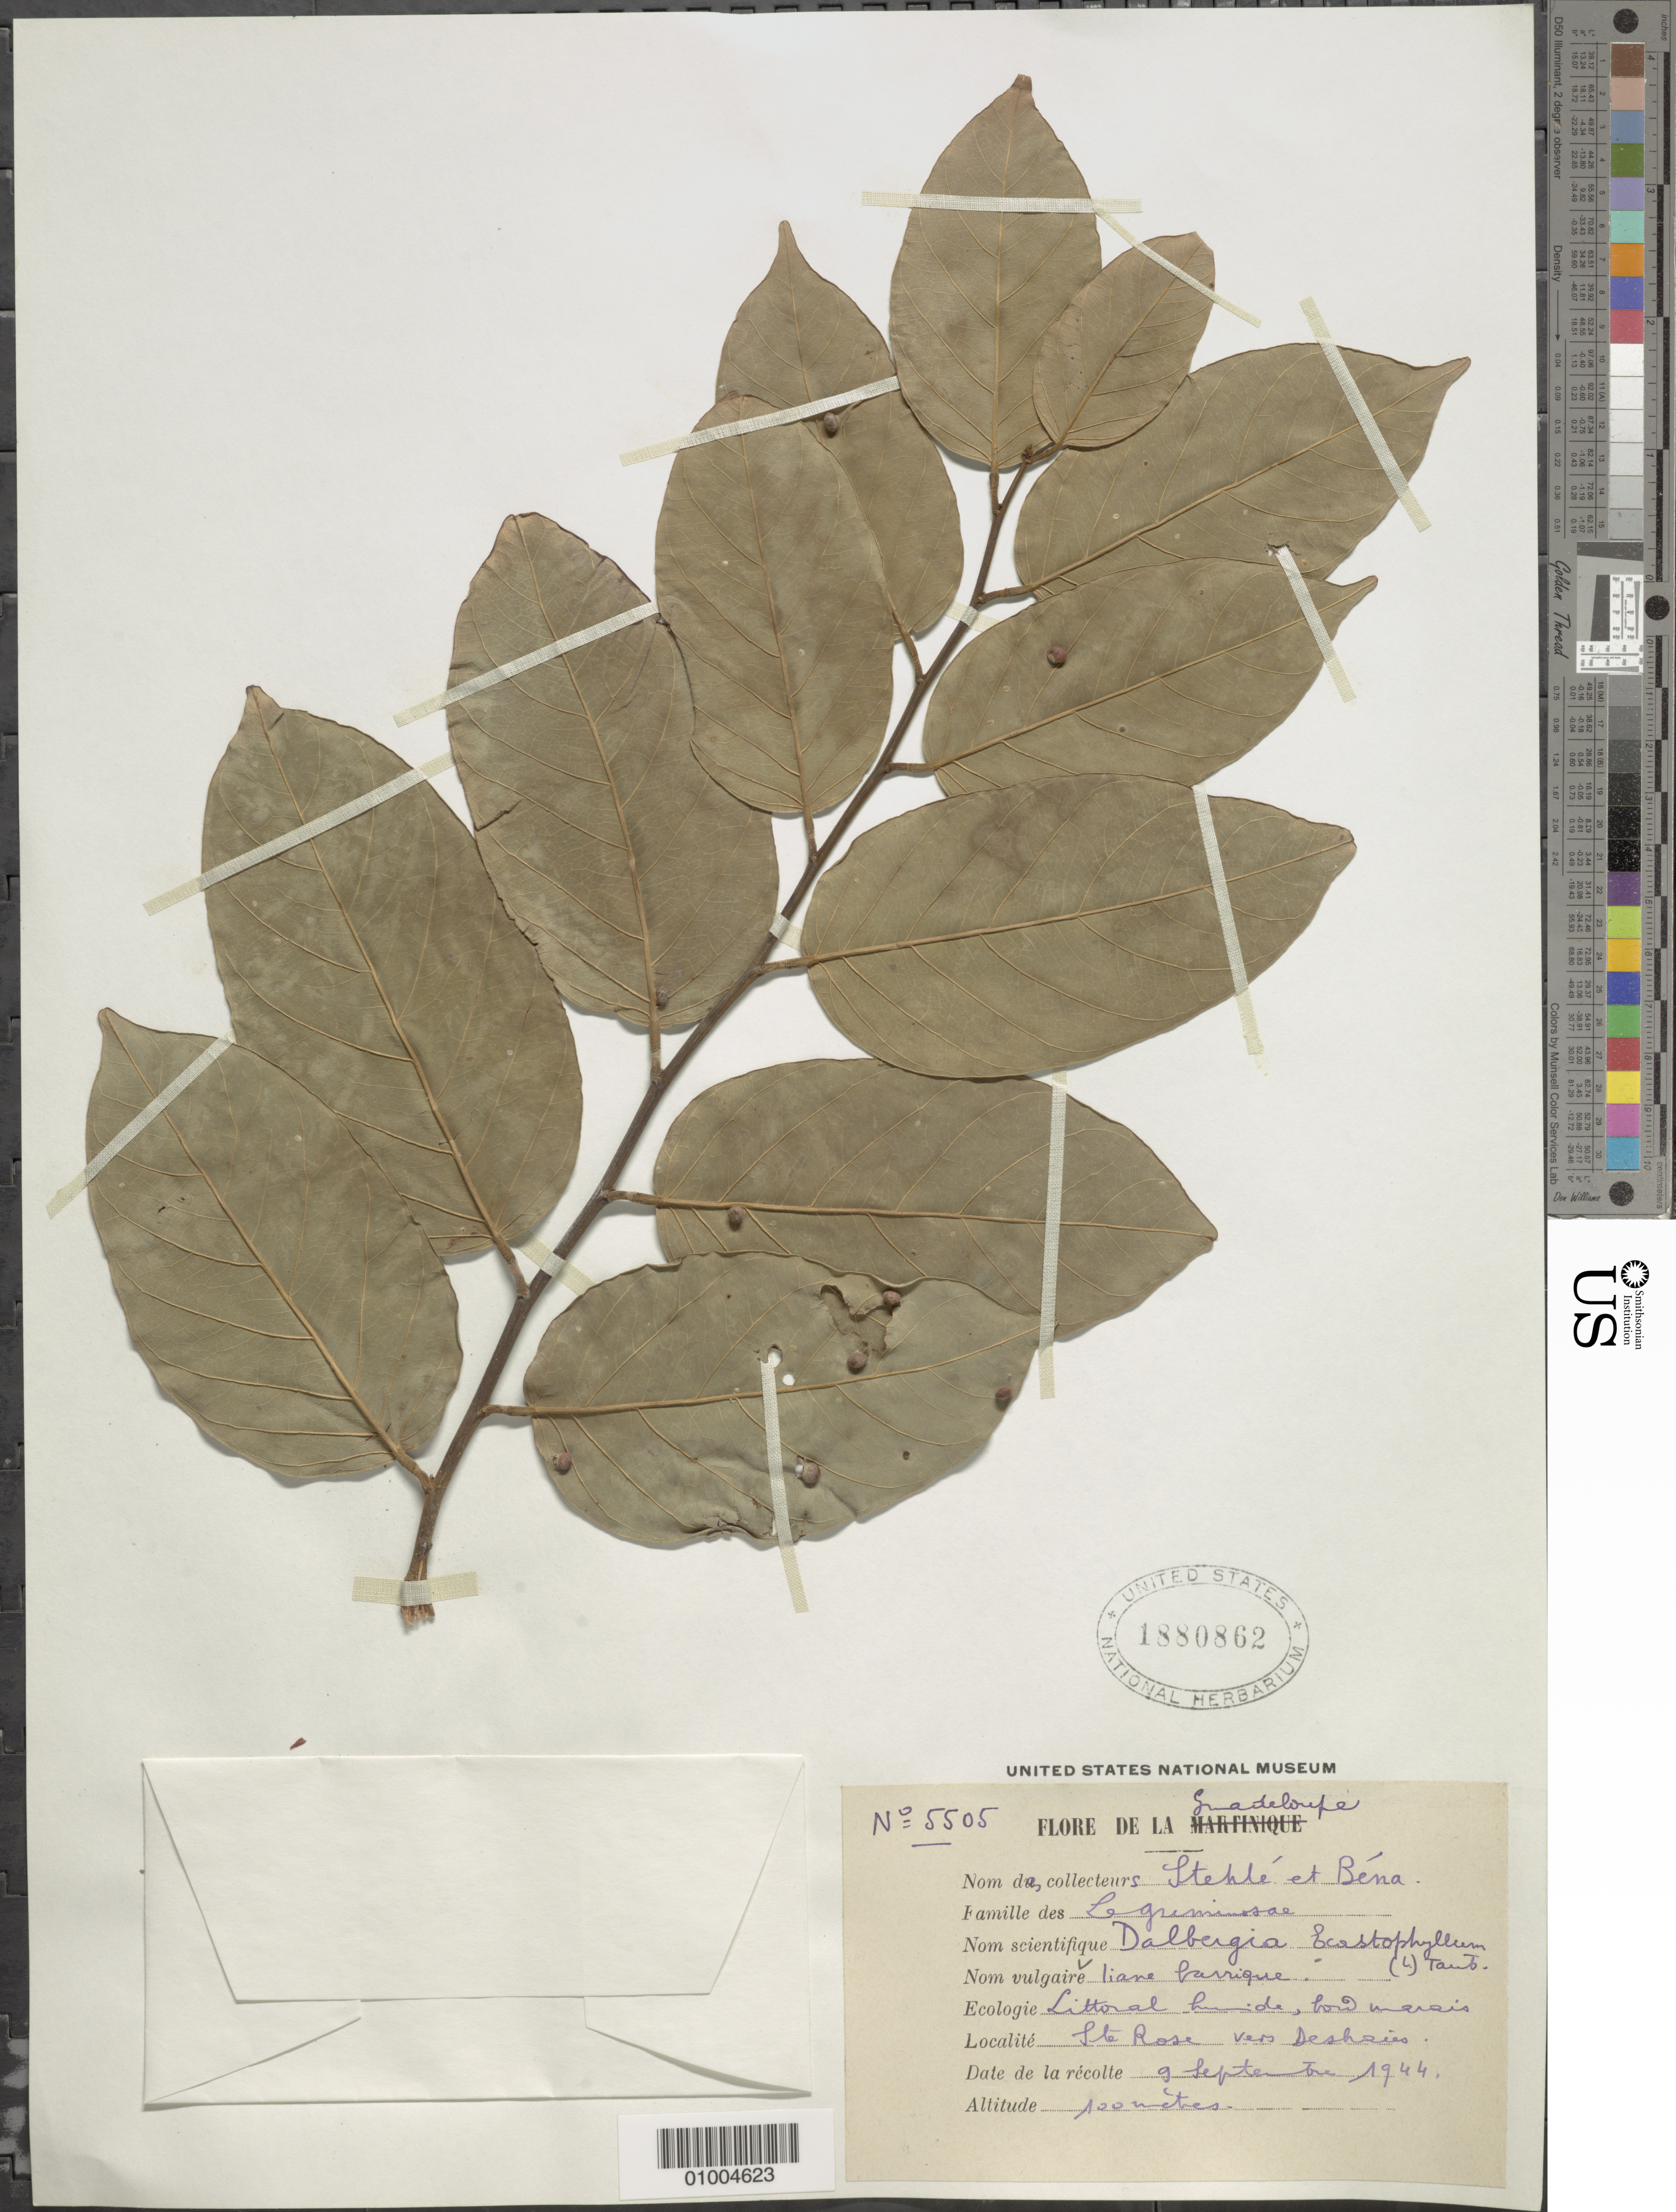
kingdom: Plantae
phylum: Tracheophyta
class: Magnoliopsida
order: Fabales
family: Fabaceae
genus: Dalbergia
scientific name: Dalbergia ecastaphyllum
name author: (L.) Taub.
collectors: H. Stehlé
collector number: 5505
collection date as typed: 09 Sep 1944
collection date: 1944-09-09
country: Guadeloupe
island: Basse Terre [Guadeloupe]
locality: St. Rose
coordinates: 0 N, 0 E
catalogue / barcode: US 1880862